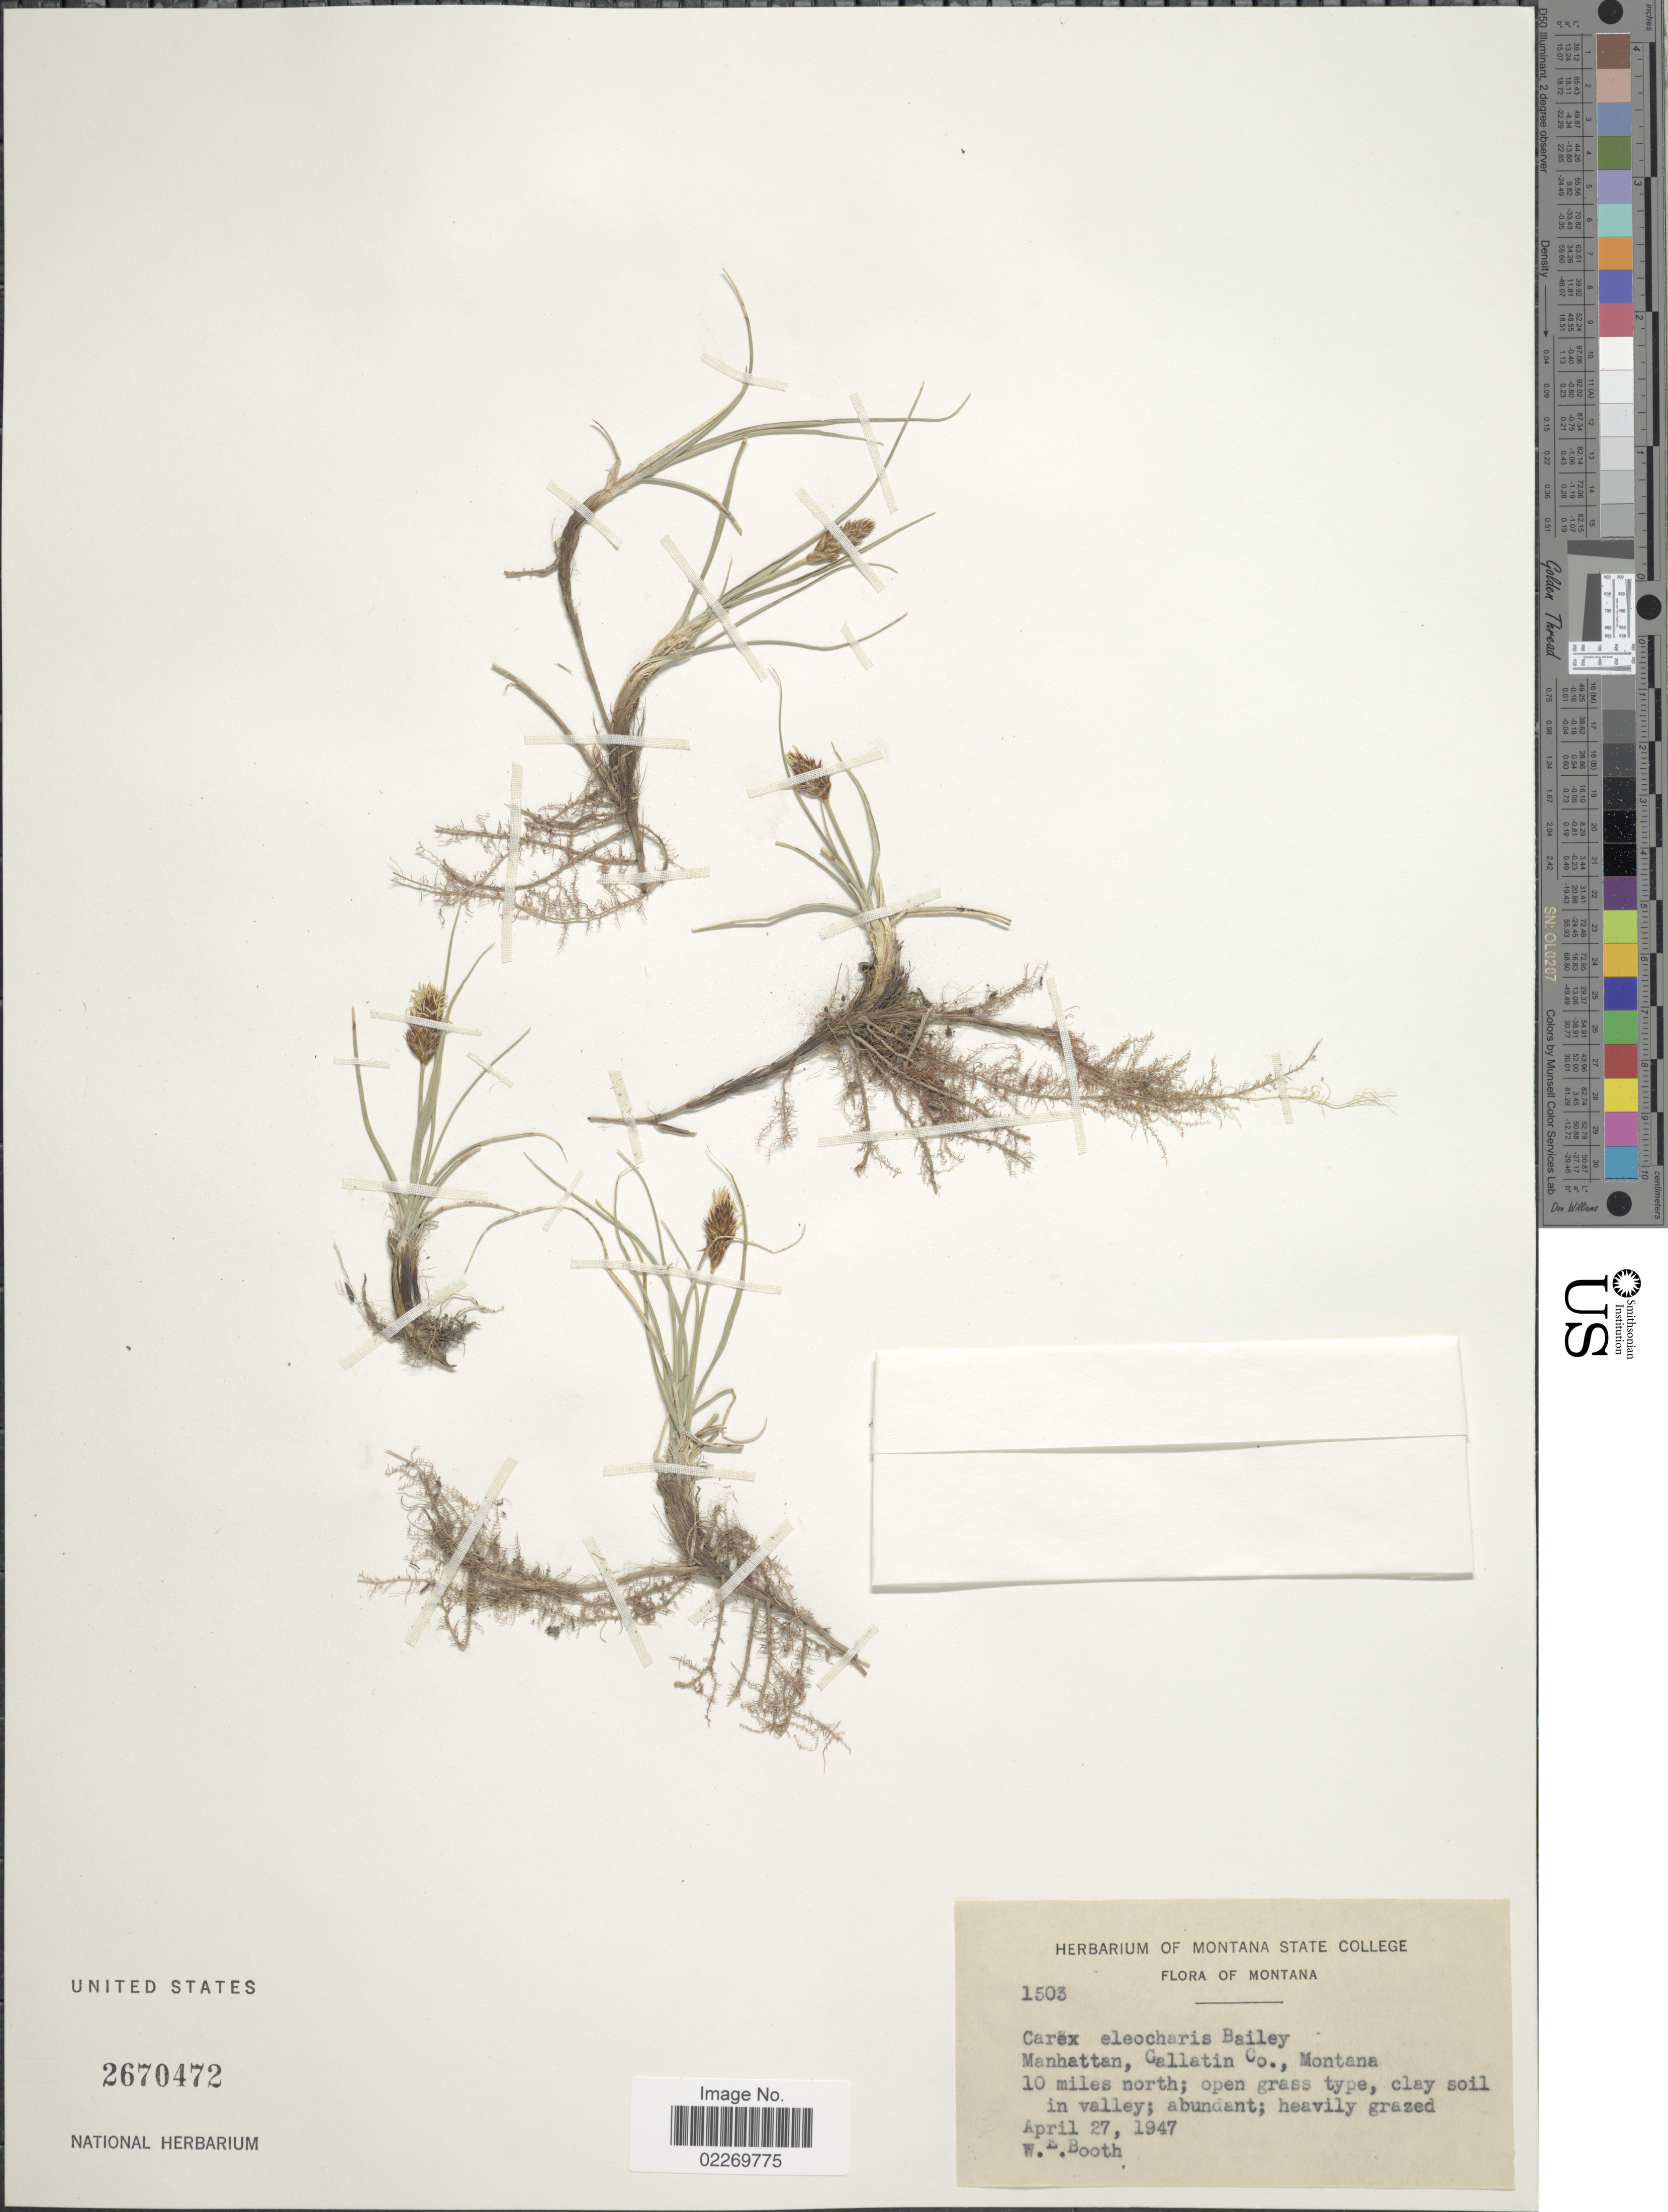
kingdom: Plantae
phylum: Tracheophyta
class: Liliopsida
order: Poales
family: Cyperaceae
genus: Carex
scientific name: Carex eleocharis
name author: L.H. Bailey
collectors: W. Booth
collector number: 1503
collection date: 1947-04-27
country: United States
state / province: Montana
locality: Manhatten, Gallatin Co., Montana. 10 miles north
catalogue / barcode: US 2670472